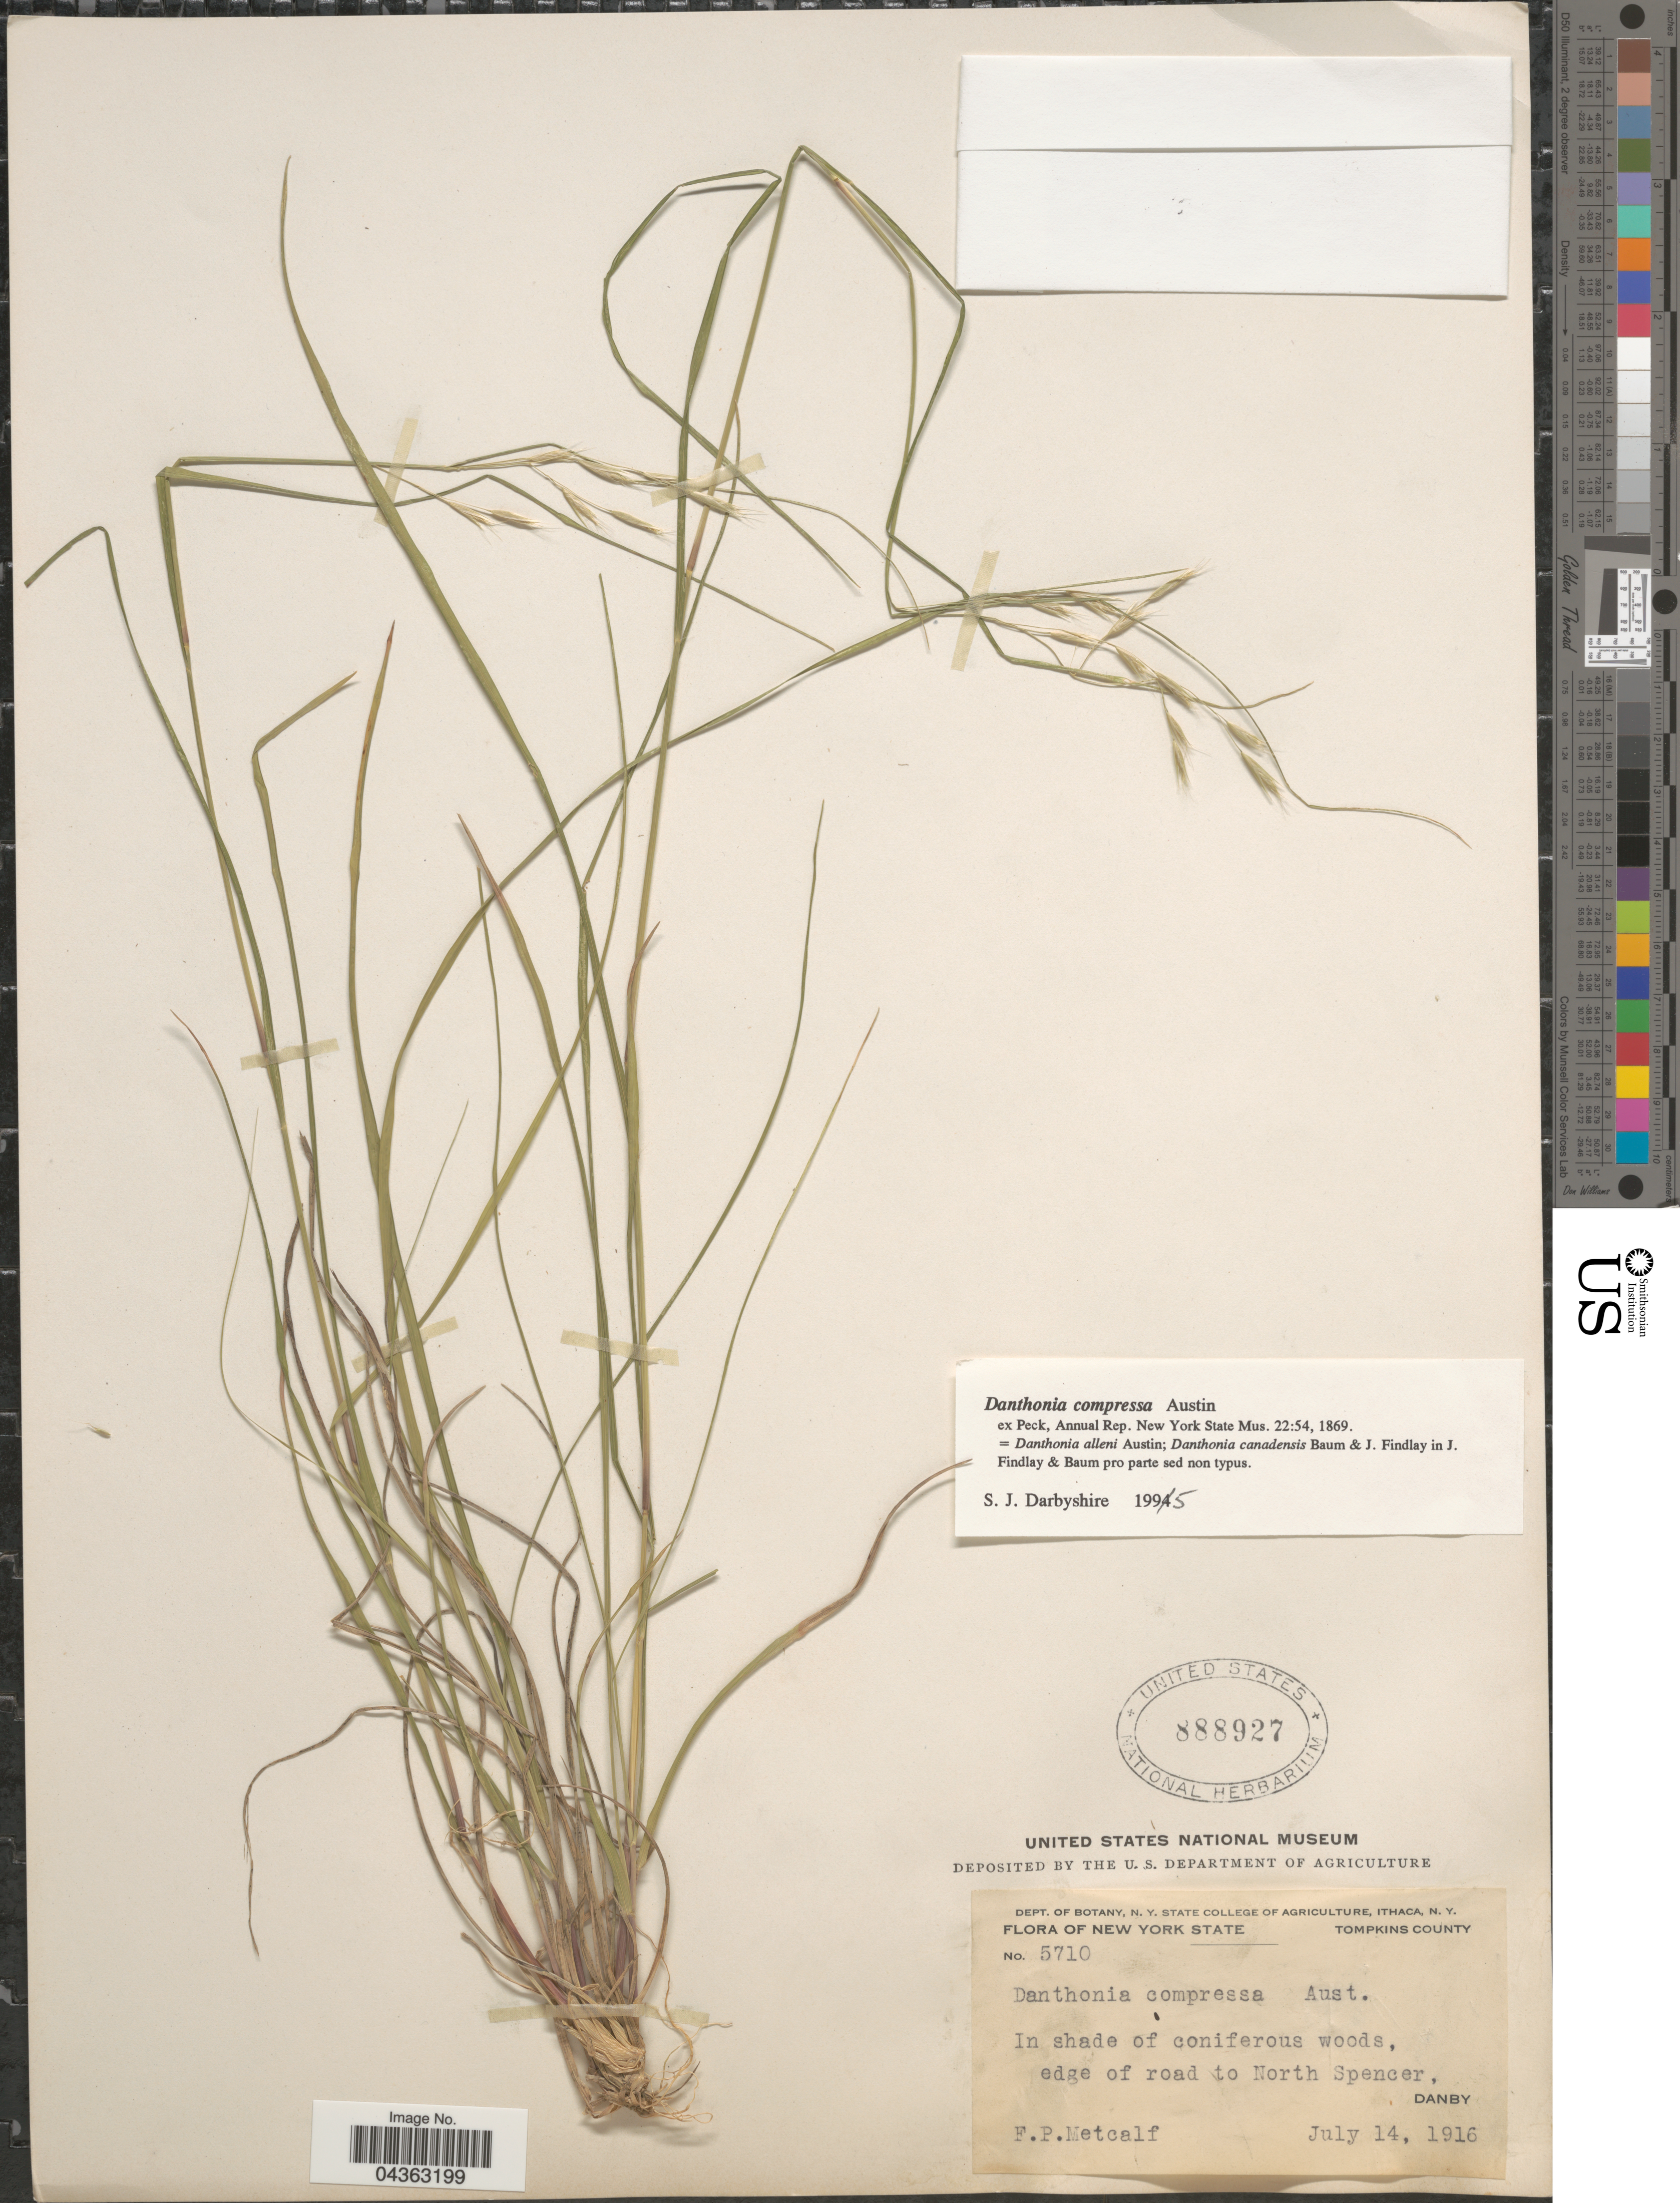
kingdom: Plantae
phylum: Tracheophyta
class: Liliopsida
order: Poales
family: Poaceae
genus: Danthonia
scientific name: Danthonia compressa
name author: Austin in F. Peck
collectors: F. Metcalf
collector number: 5710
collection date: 1916-07-14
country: United States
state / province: New York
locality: Tompkins County. In shade of coniferous woods, edge of road to North Spencer, Danby.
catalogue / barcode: US 888927